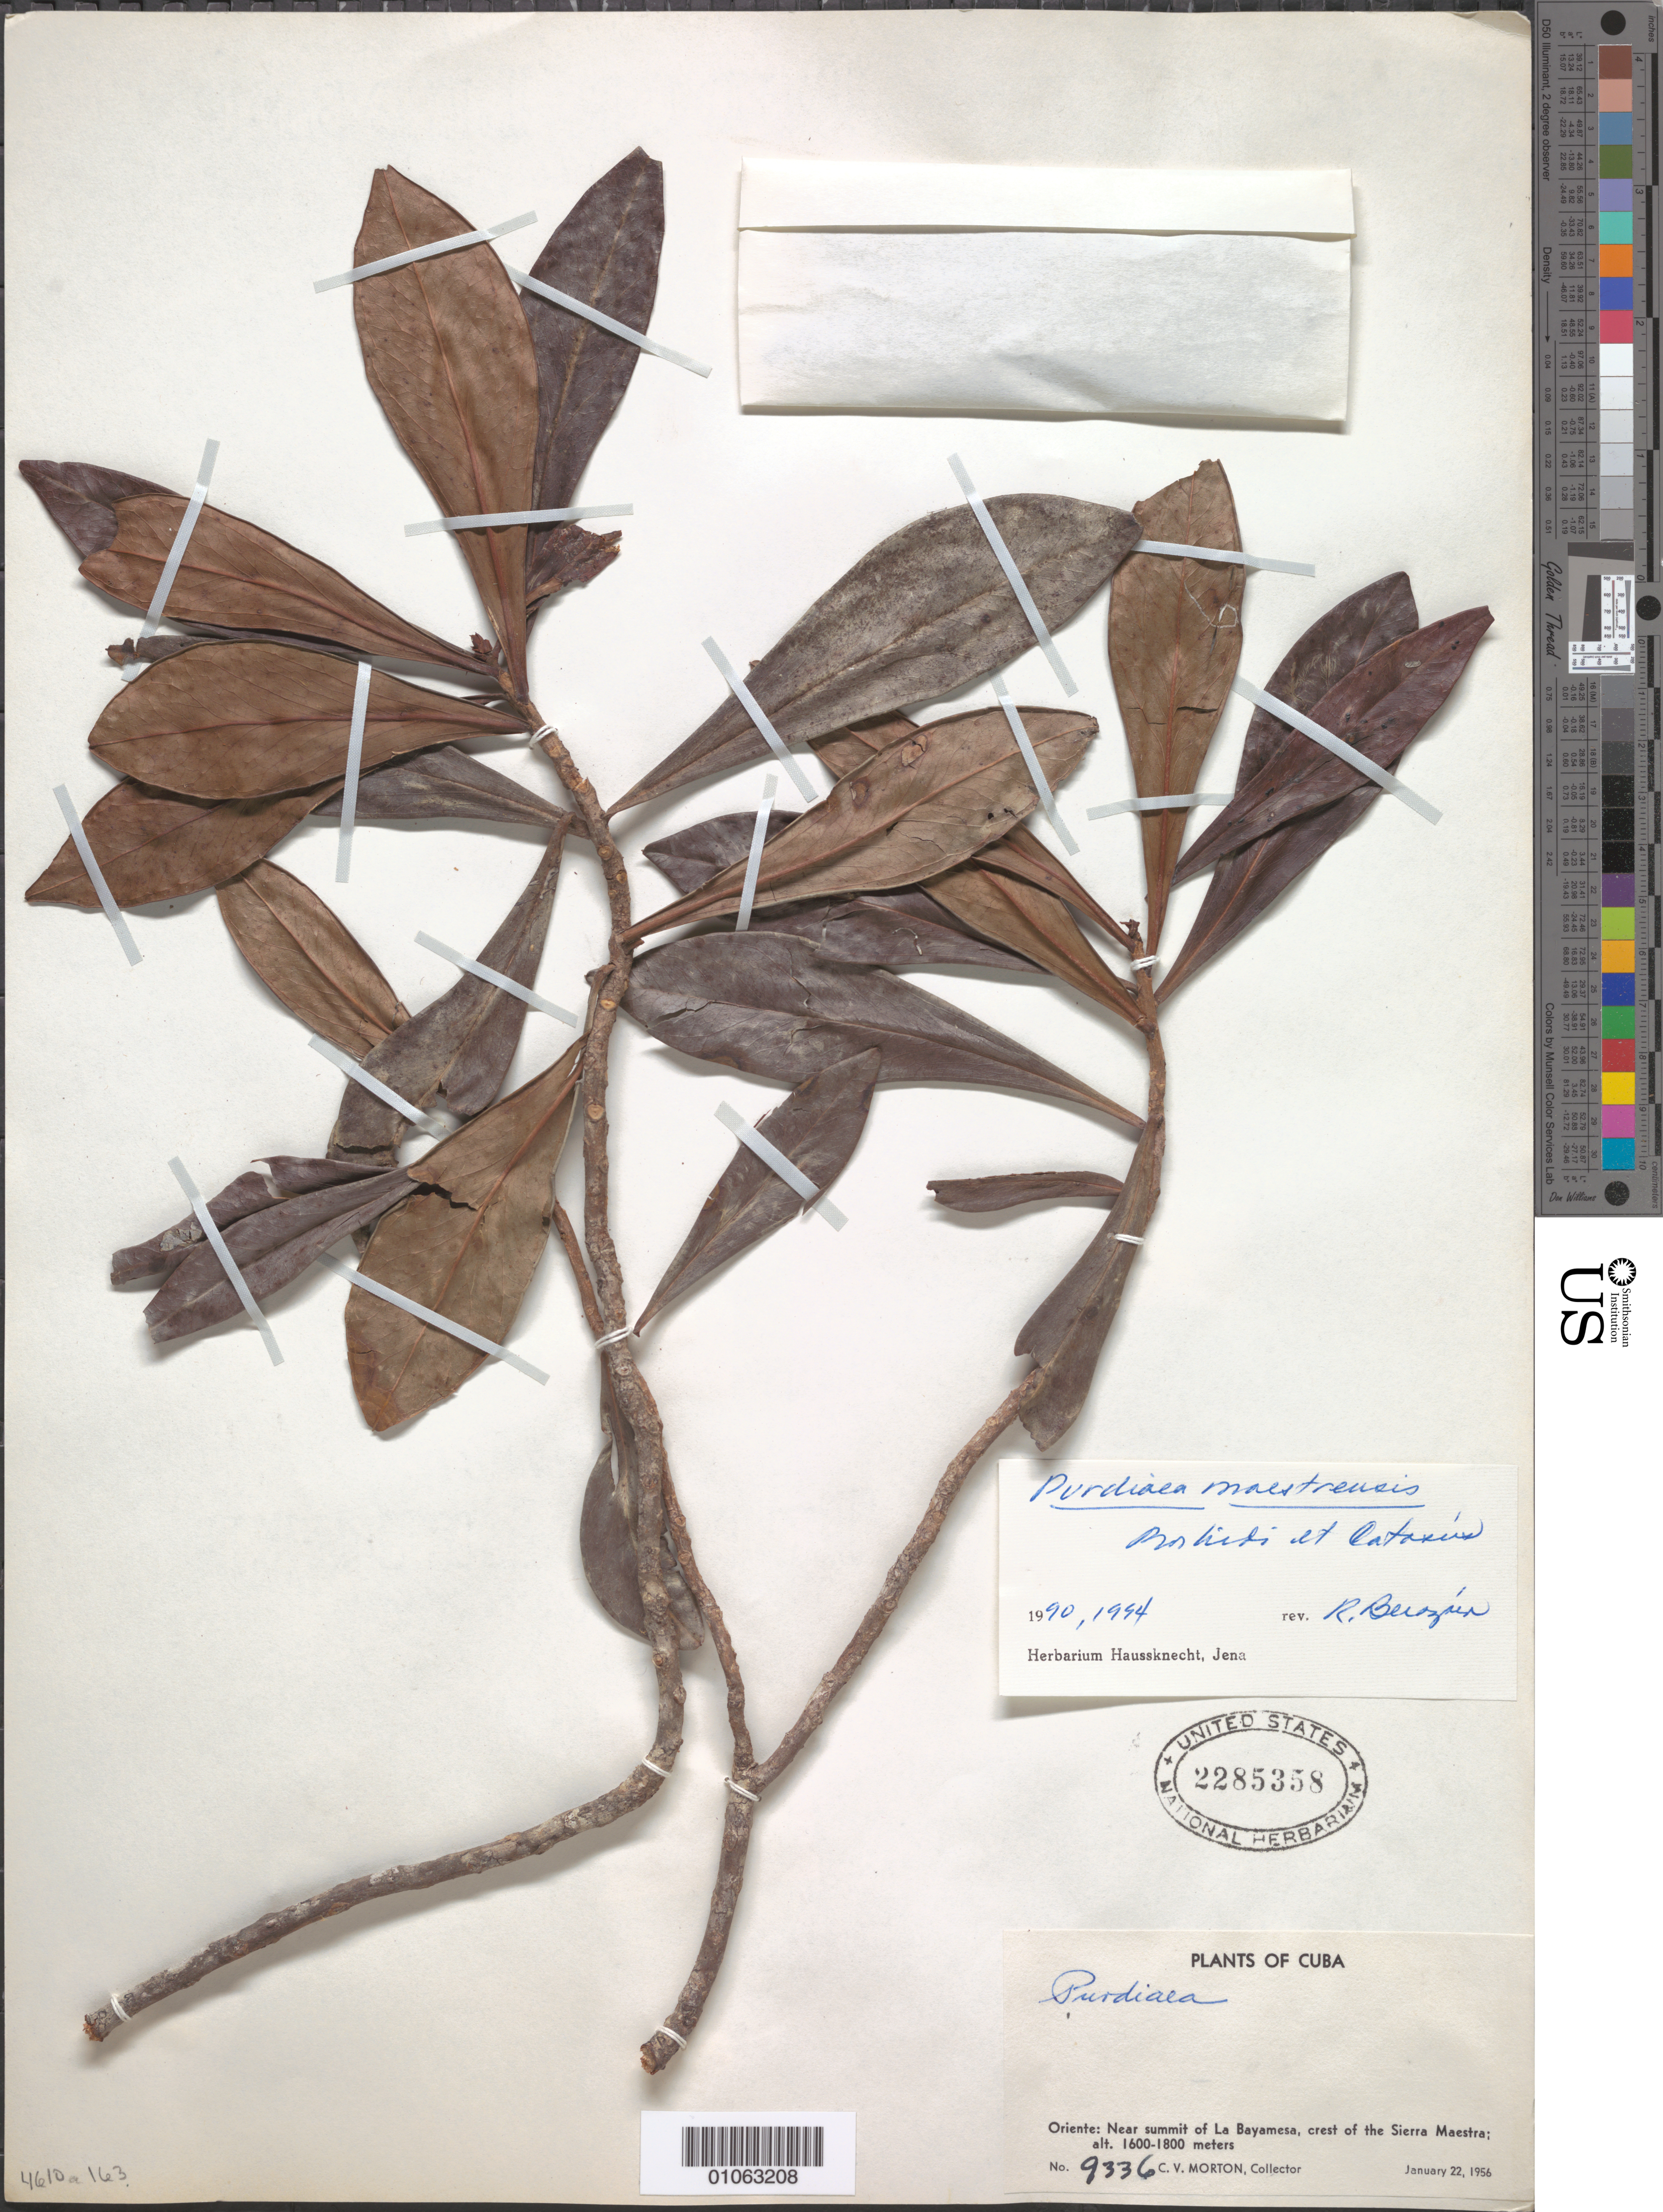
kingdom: Plantae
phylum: Tracheophyta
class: Magnoliopsida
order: Ericales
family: Clethraceae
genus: Purdiaea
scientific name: Purdiaea maestrensis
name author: Borhidi & Catasús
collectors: C. V. Morton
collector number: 9336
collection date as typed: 22 Jan 1956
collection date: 1956-01-22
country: Cuba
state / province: Oriente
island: Cuba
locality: Near summit of La Bayamesa, Crest of The Sierra Maestra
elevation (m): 1600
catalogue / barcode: US 2285358